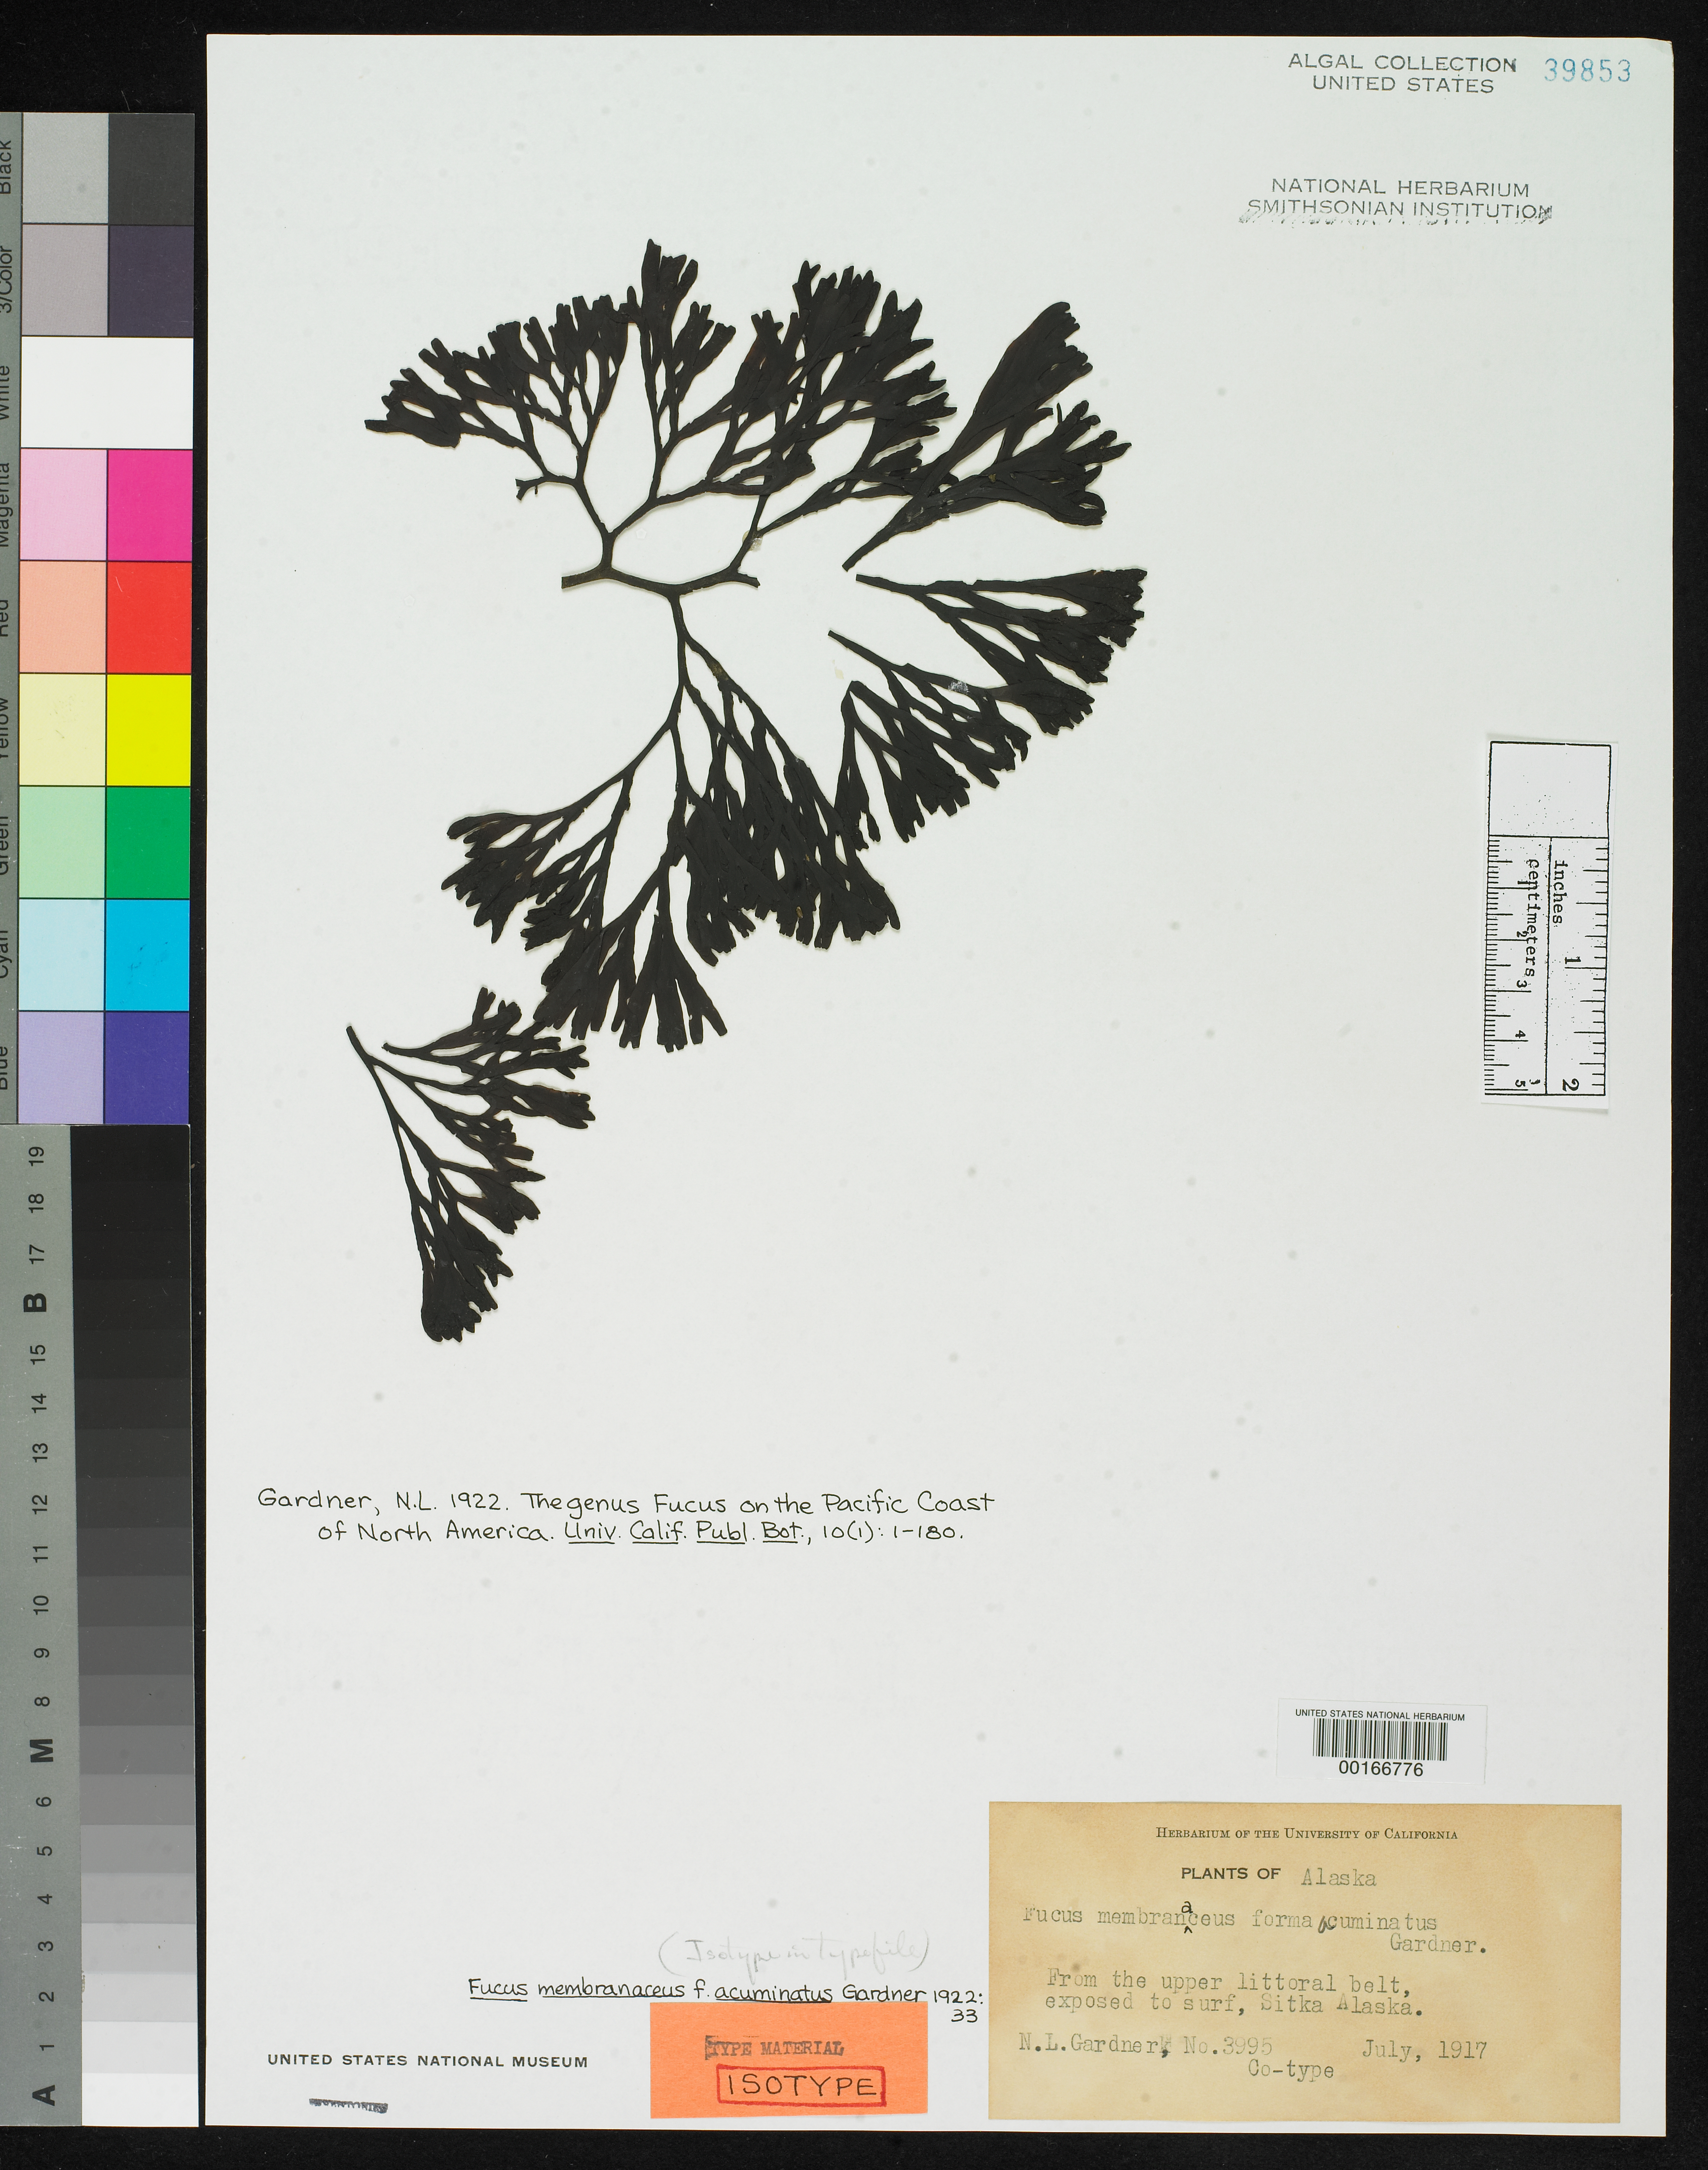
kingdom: Chromista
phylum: Ochrophyta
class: Phaeophyceae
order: Fucales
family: Fucaceae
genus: Fucus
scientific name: Fucus membranaceus f. acuminatus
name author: N.L. Gardner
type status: Isotype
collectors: N. Gardner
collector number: NLG 3995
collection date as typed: Jul 1917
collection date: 1917-07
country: United States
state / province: Alaska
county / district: Sitka Division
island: Baranof Island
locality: Sitka.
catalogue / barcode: US 39853